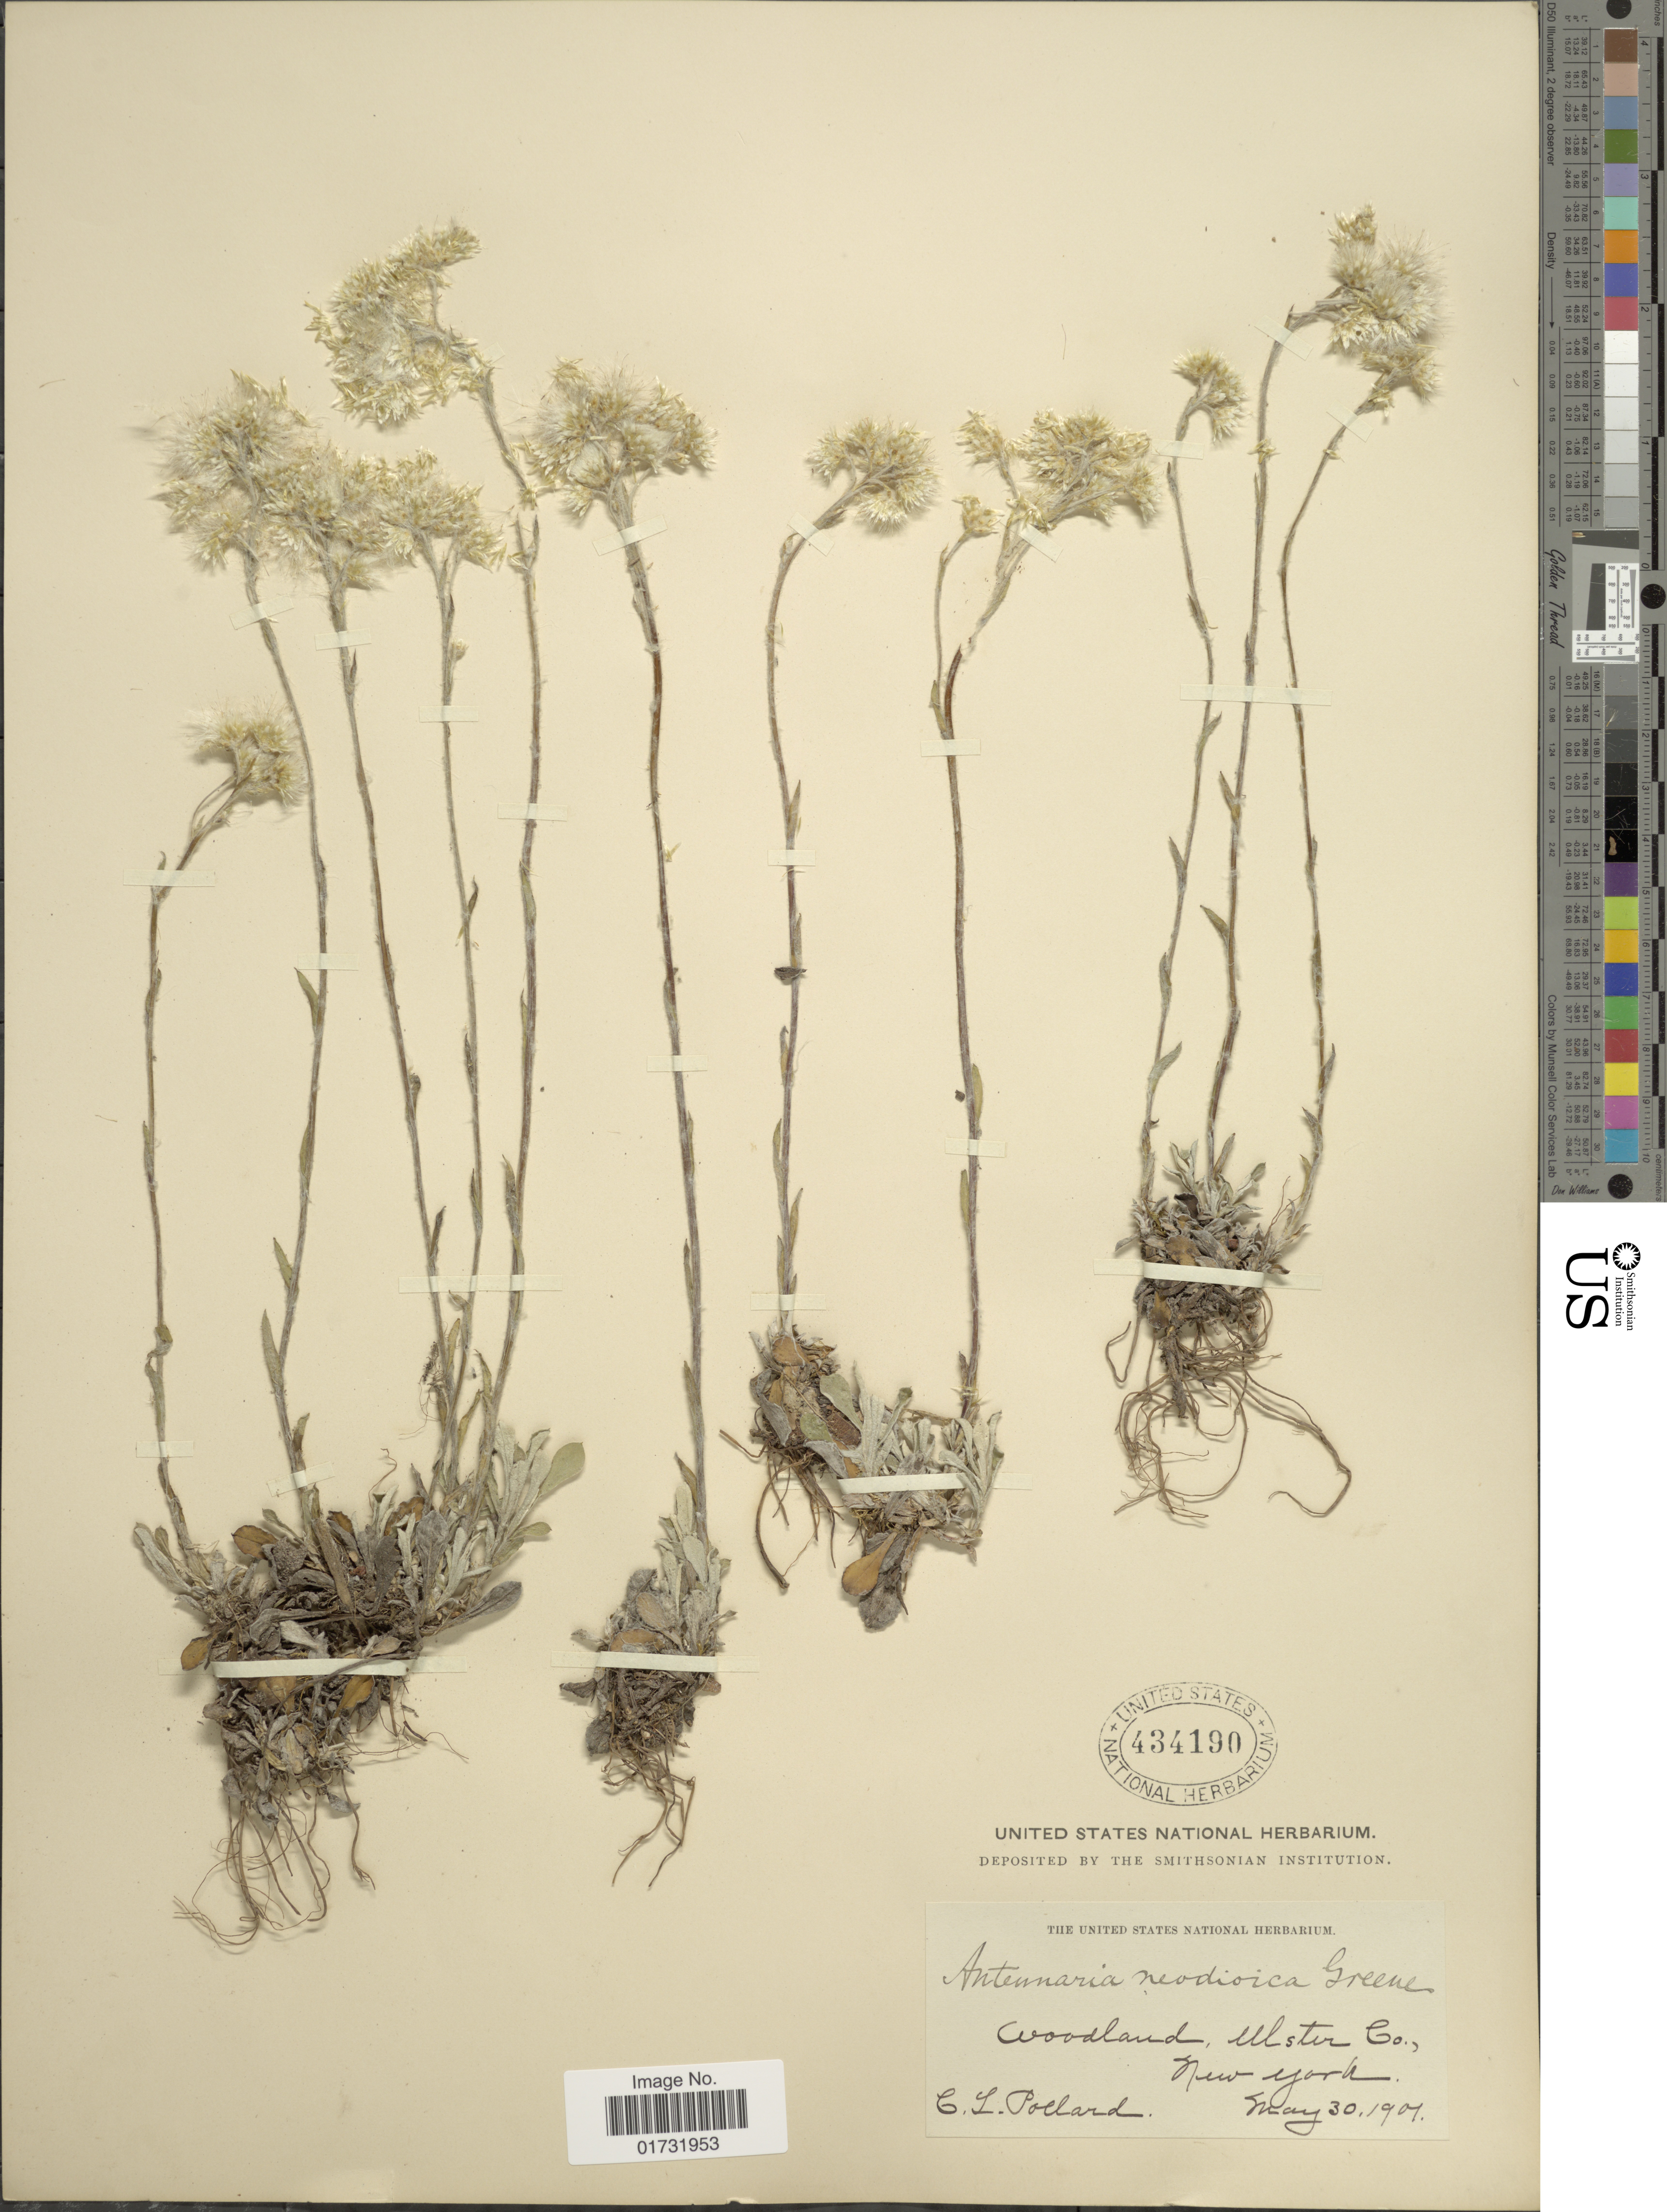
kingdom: Plantae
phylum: Tracheophyta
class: Magnoliopsida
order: Asterales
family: Asteraceae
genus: Antennaria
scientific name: Antennaria neodioica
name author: Greene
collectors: C. L. Pollard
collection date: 1901-05-30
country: United States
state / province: New York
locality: Woodland, Ulster Co.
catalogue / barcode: US 434190